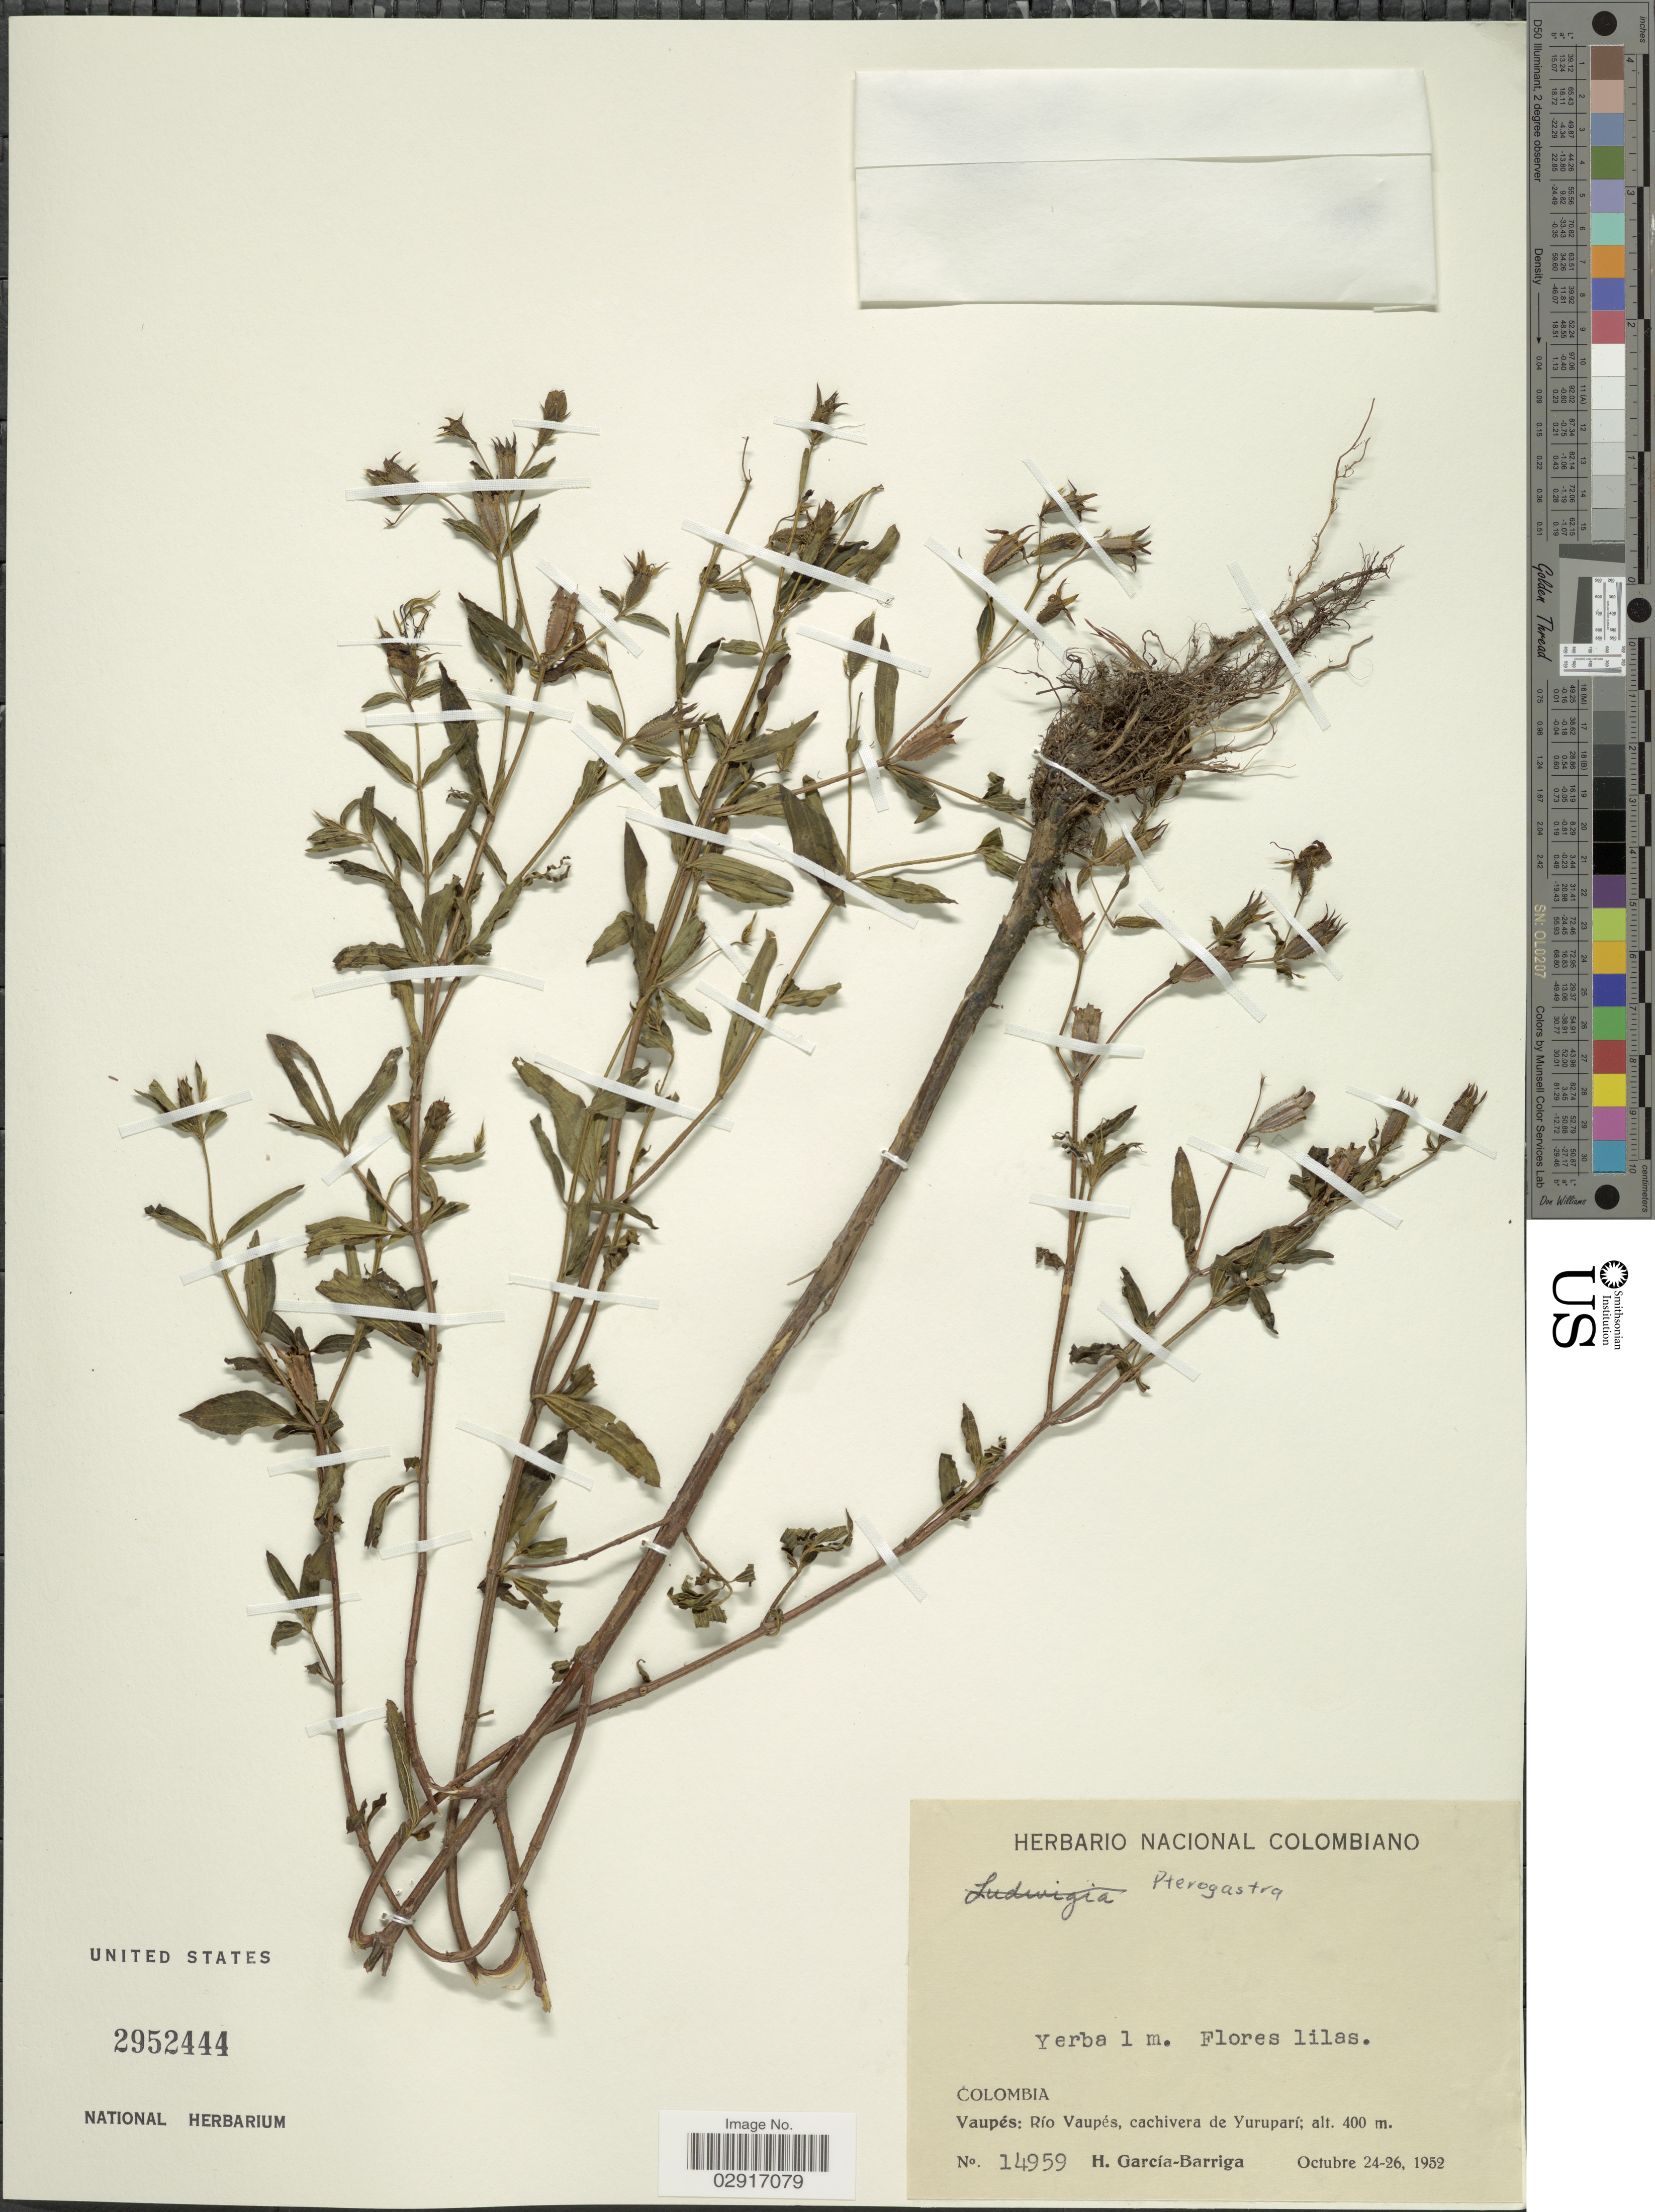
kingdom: Plantae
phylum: Tracheophyta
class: Magnoliopsida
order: Myrtales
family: Melastomataceae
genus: Pterogastra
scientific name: Pterogastra divaricata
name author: (Bonpl.) Naudin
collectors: H. García Barriga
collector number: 14959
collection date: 1952-10-24/1952-10-26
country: Colombia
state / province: Vaupés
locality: Río Vaupés, cachivera de Yuruparí.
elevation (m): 400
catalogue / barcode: US 2952444